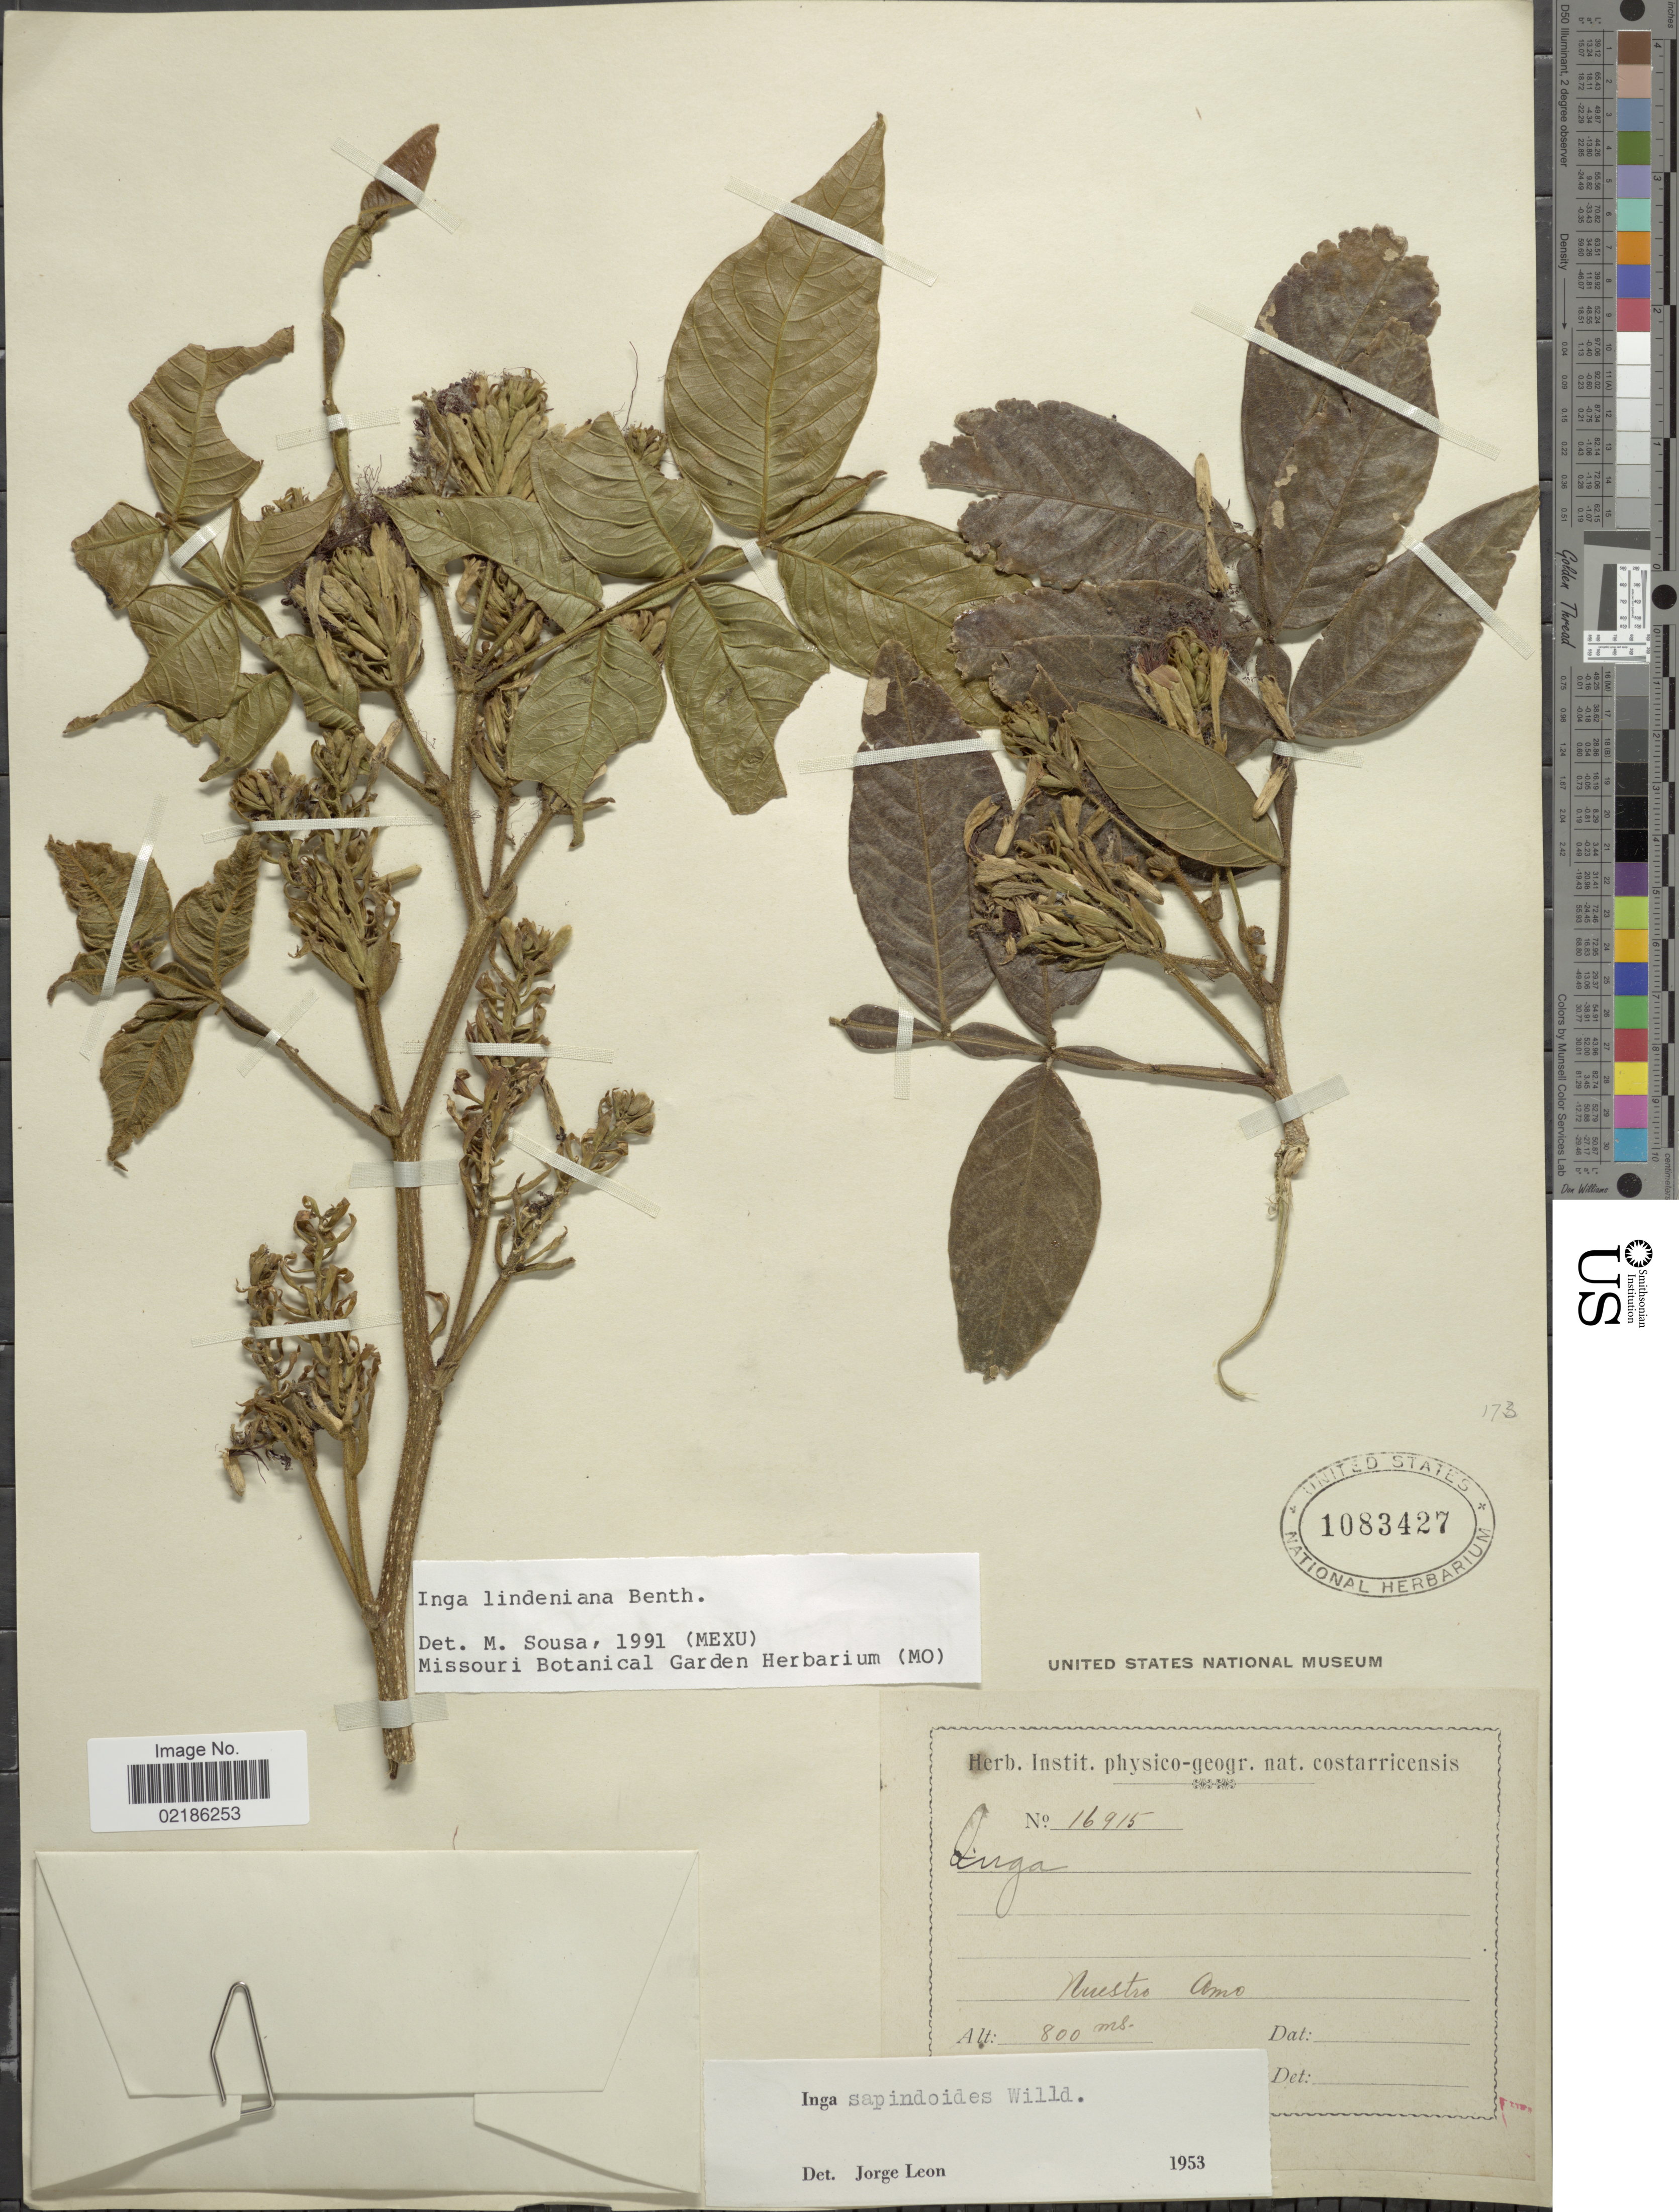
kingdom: Plantae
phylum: Tracheophyta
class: Magnoliopsida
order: Fabales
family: Fabaceae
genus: Inga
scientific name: Inga lindeniana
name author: Benth.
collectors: ex herb. Instit. physico-geogr. nat. costarricensis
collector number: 16915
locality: Nuestro Amo [unsure placement]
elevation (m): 800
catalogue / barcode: US 1083427